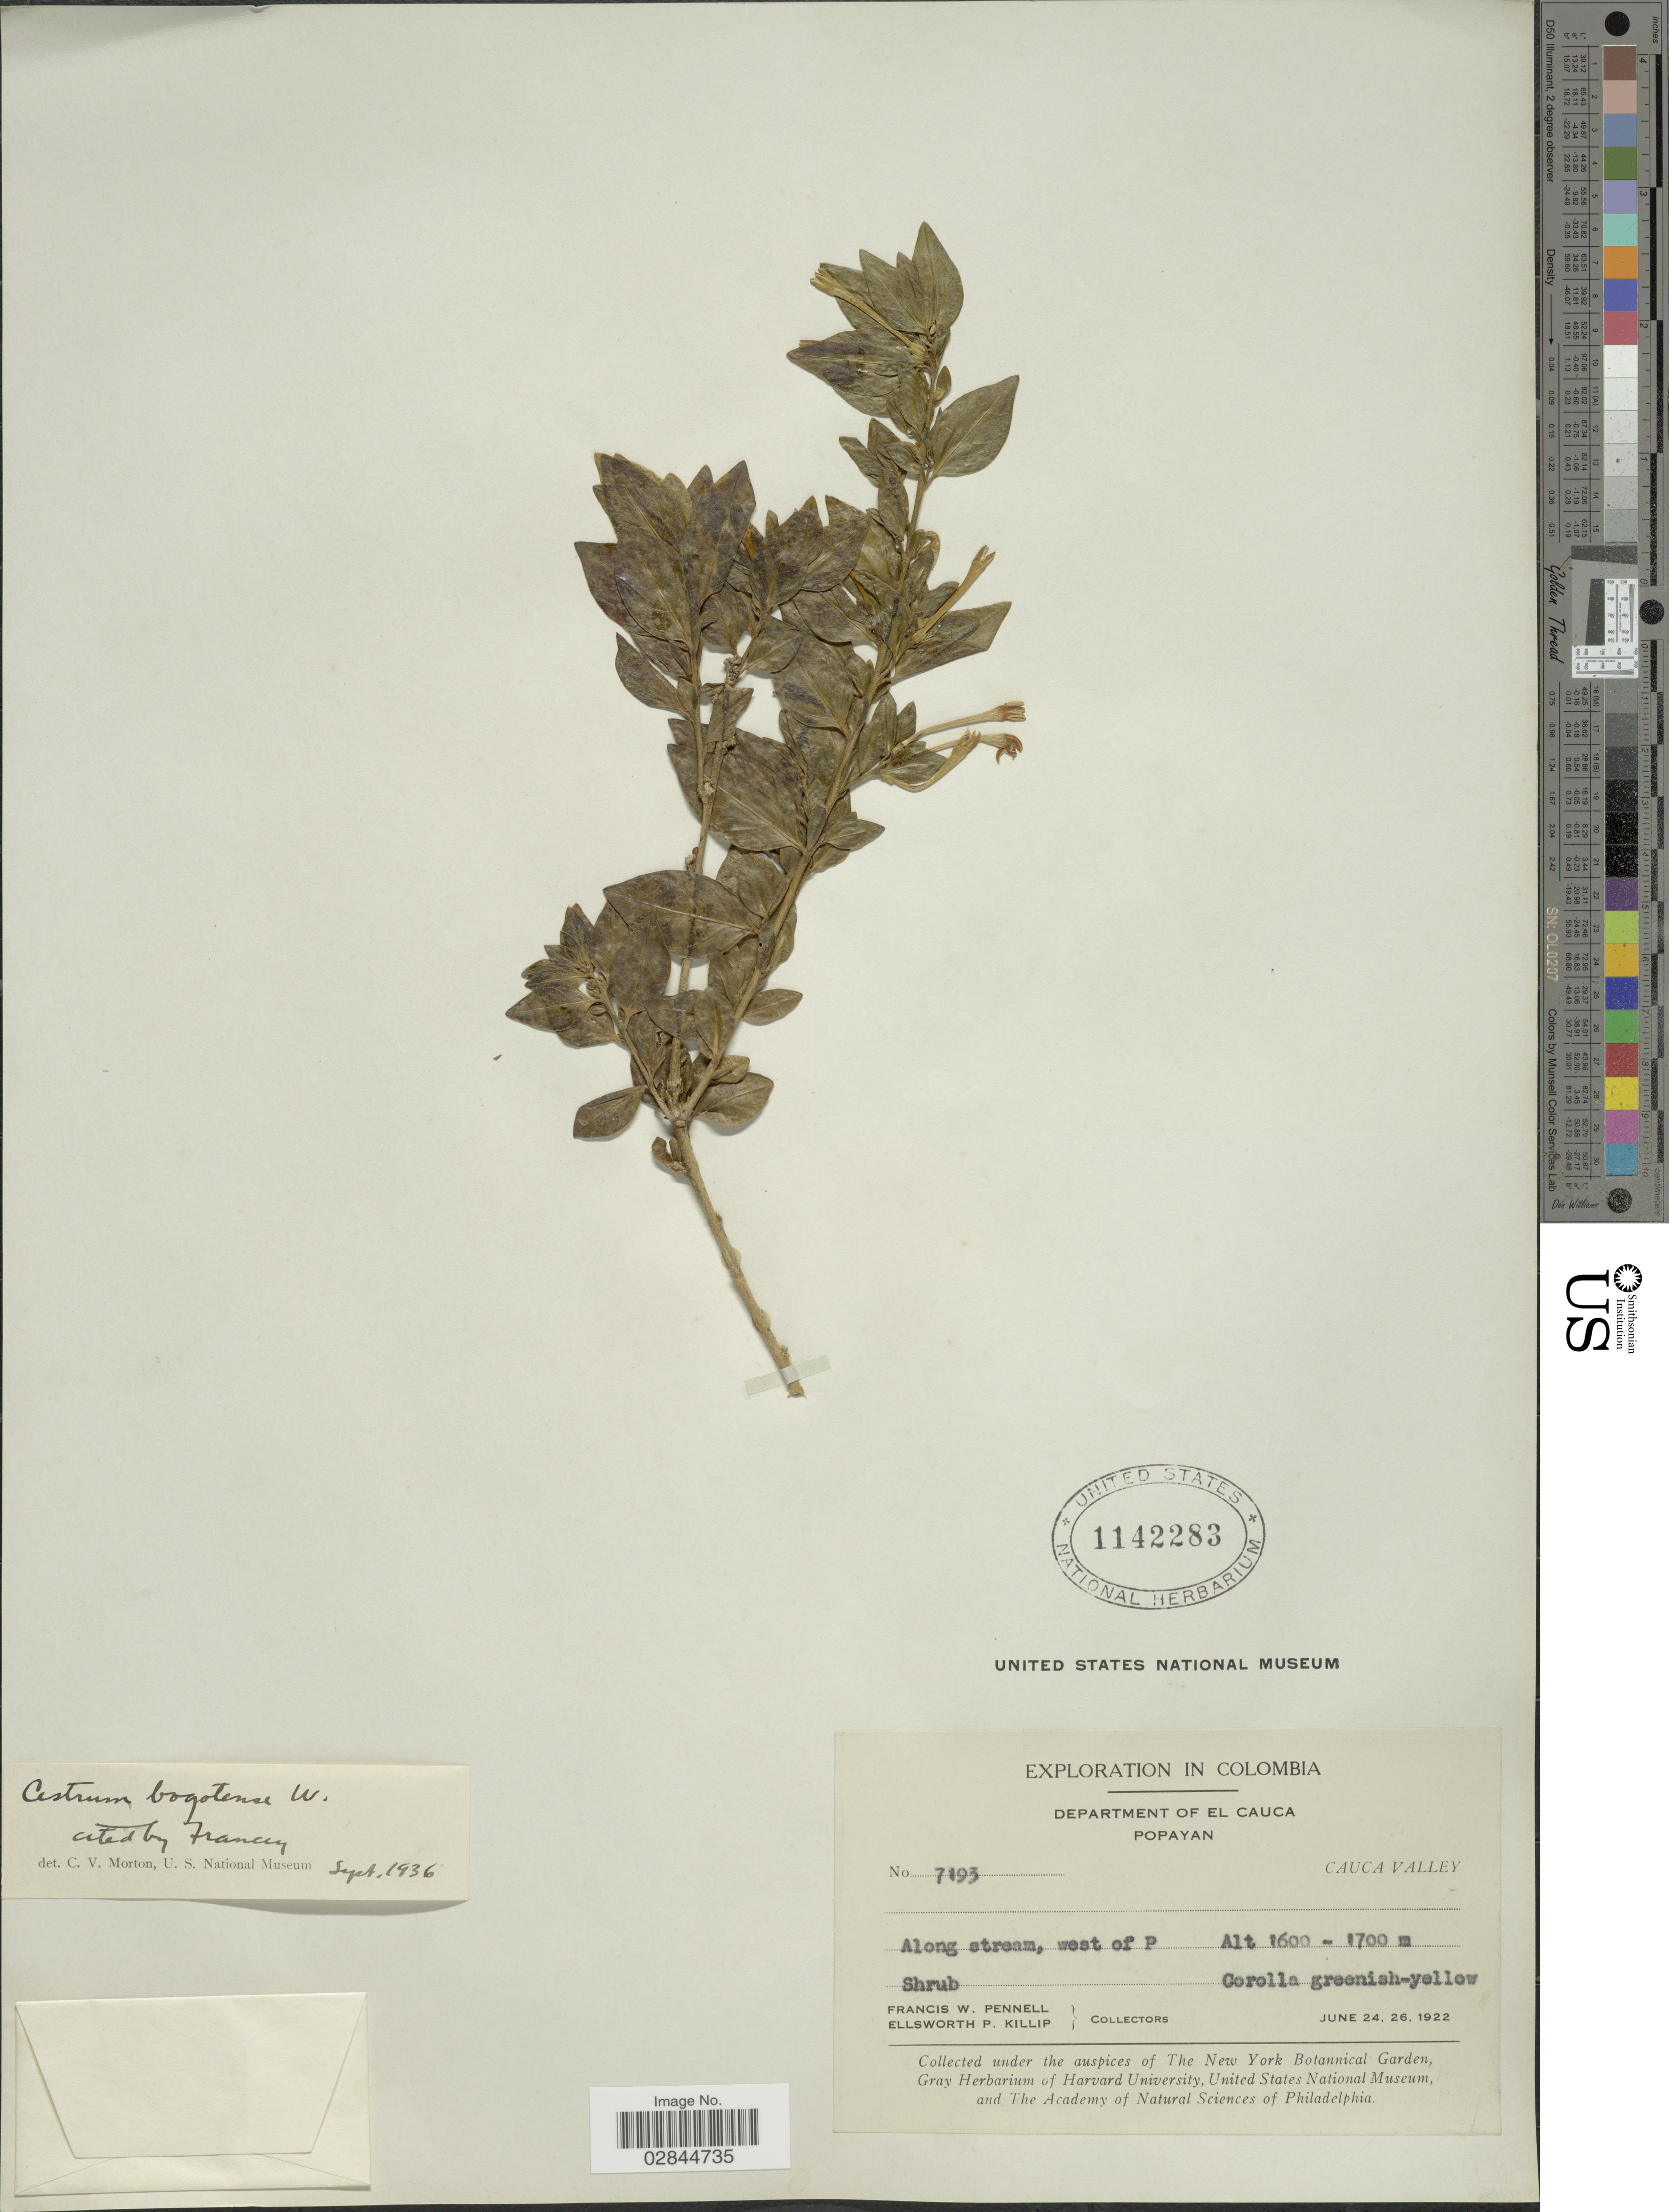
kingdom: Plantae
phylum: Tracheophyta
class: Magnoliopsida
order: Solanales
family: Solanaceae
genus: Cestrum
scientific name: Cestrum mariquitense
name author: Kunth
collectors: F. W. Pennell & E. P. Killip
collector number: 7193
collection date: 1922-06-24/1922-06-26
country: Colombia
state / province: Cauca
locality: Department of El Cauca. Popayan. Cauca Valley. Along stream, west of P.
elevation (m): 1600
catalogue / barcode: US 1142283